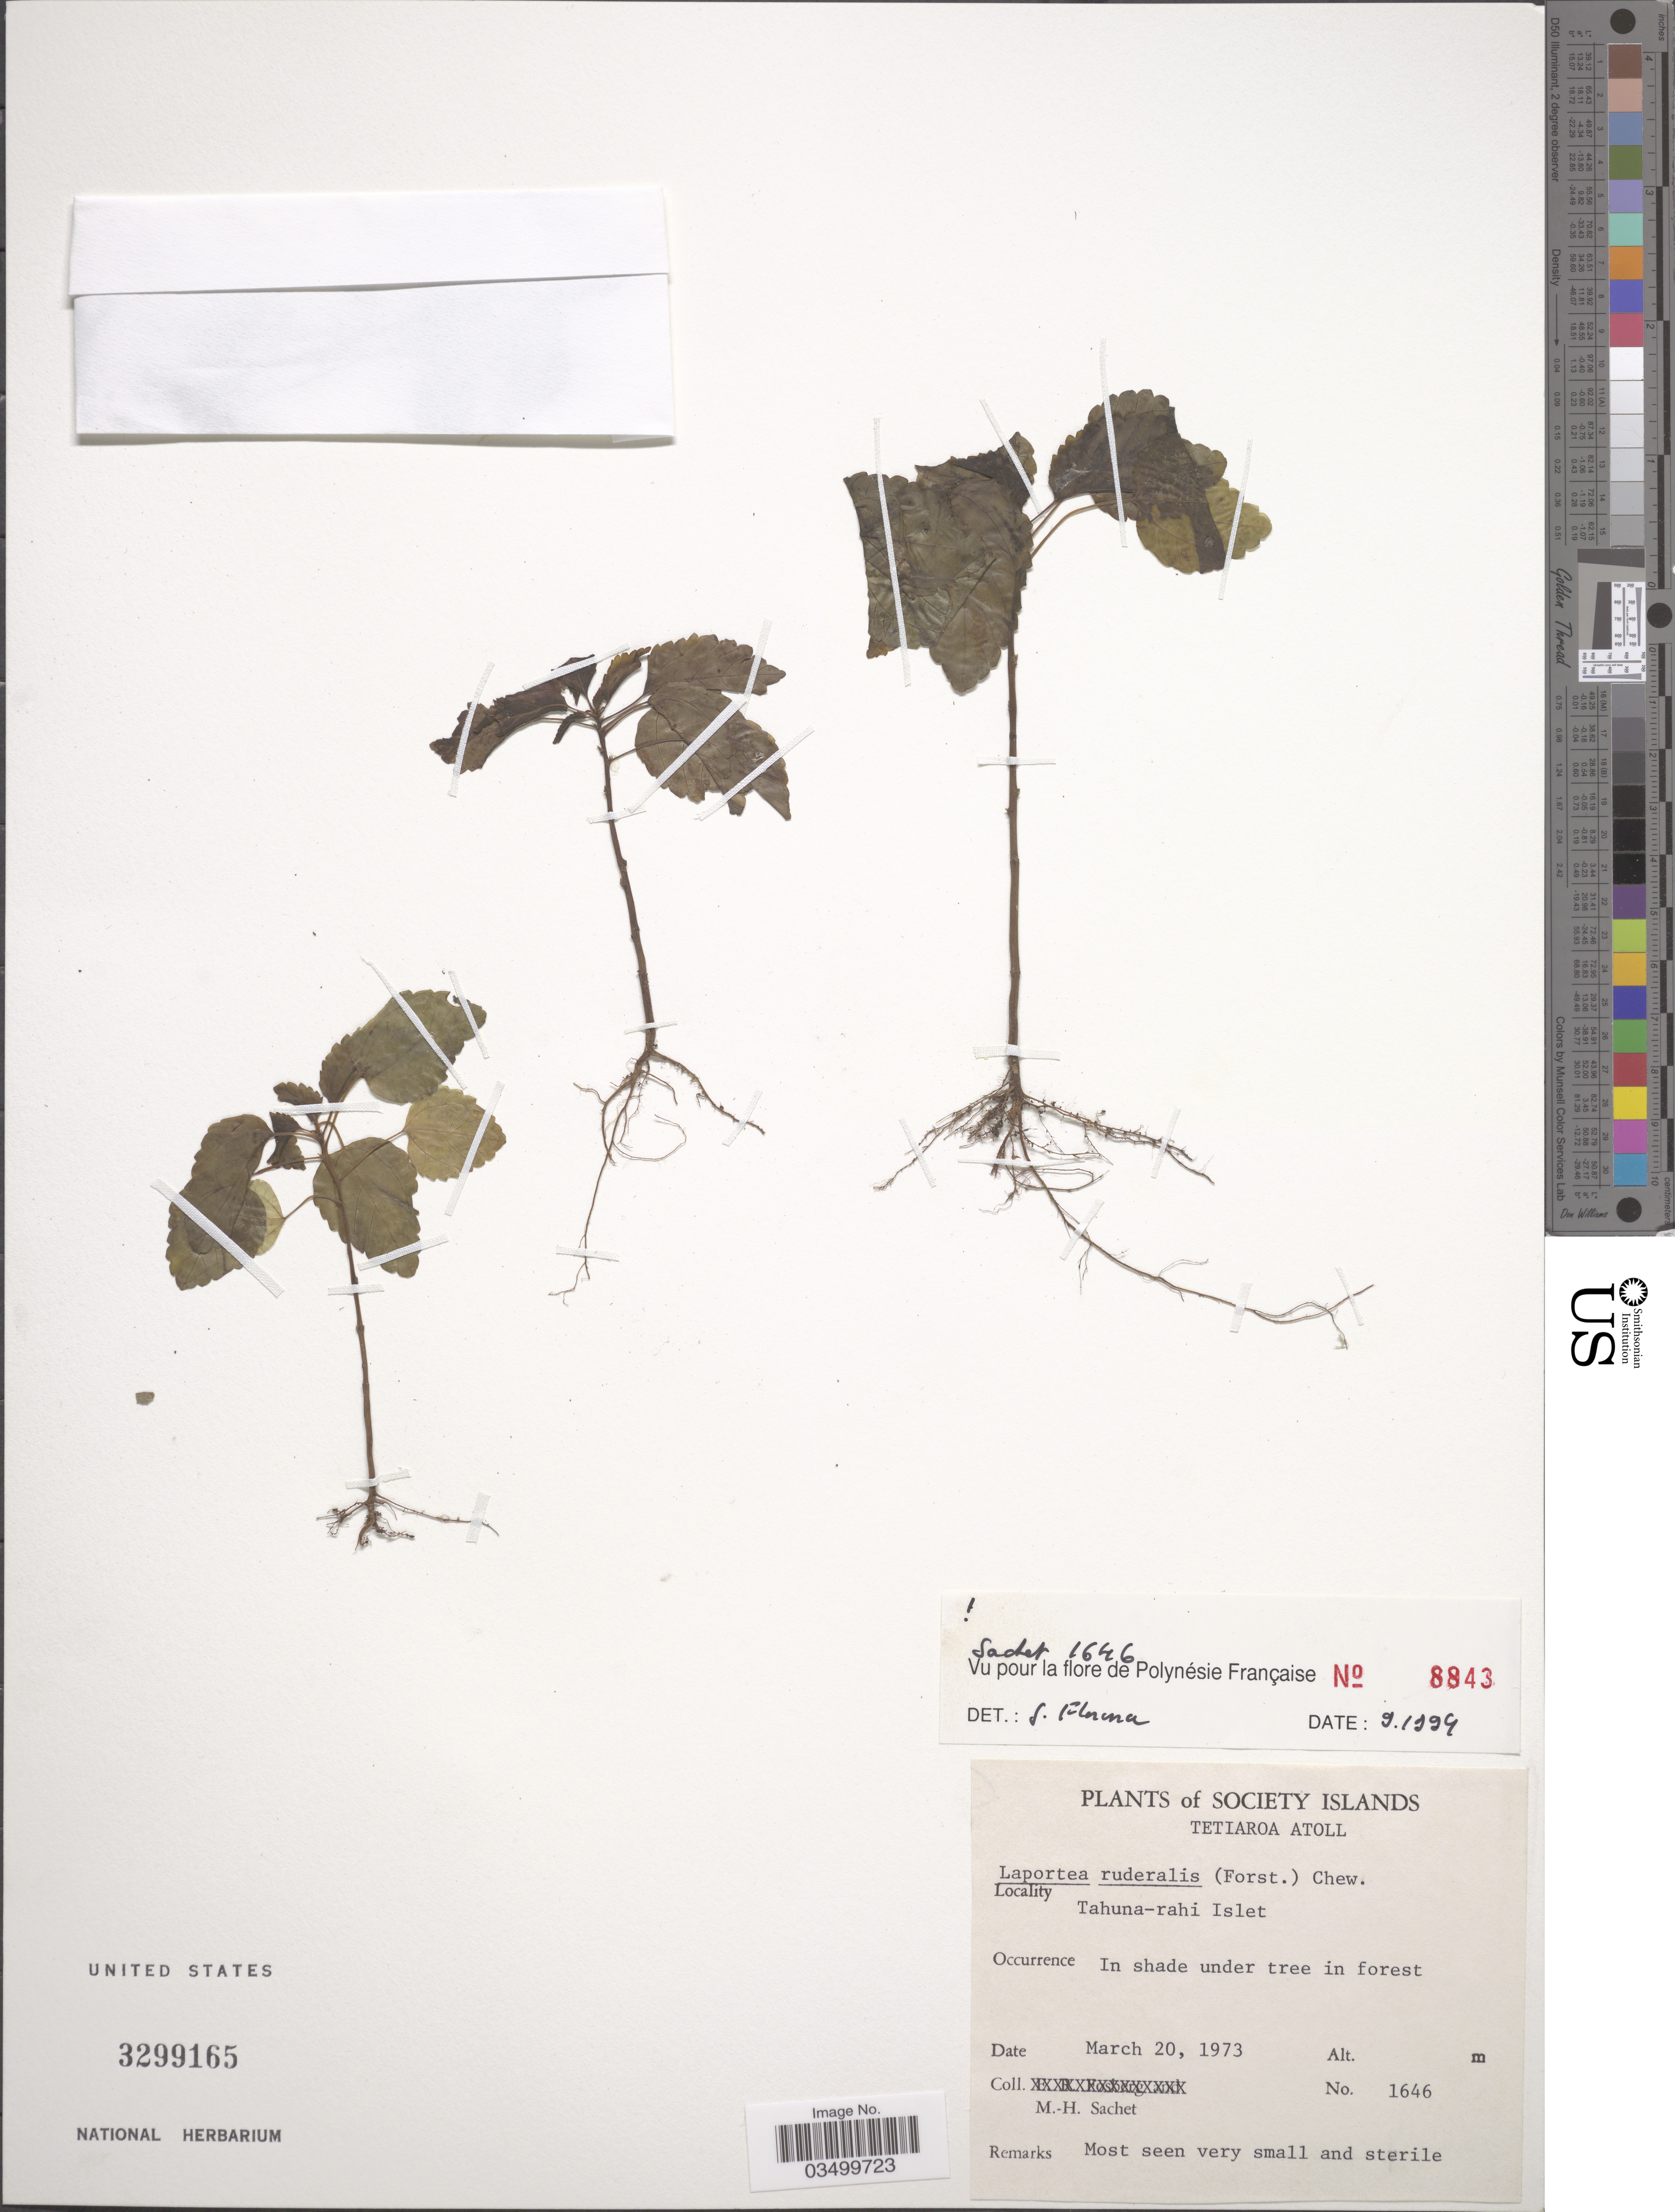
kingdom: Plantae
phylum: Tracheophyta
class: Magnoliopsida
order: Rosales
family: Urticaceae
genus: Laportea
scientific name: Laportea ruderalis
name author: (G. Forst.) Chew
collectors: M.-H. Sachet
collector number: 1646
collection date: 1973-03-20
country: French Polynesia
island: Tetiaroa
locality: Society Islands. Tetiaroa Atoll. Tahuna-rahi Islet.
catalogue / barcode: US 3299165